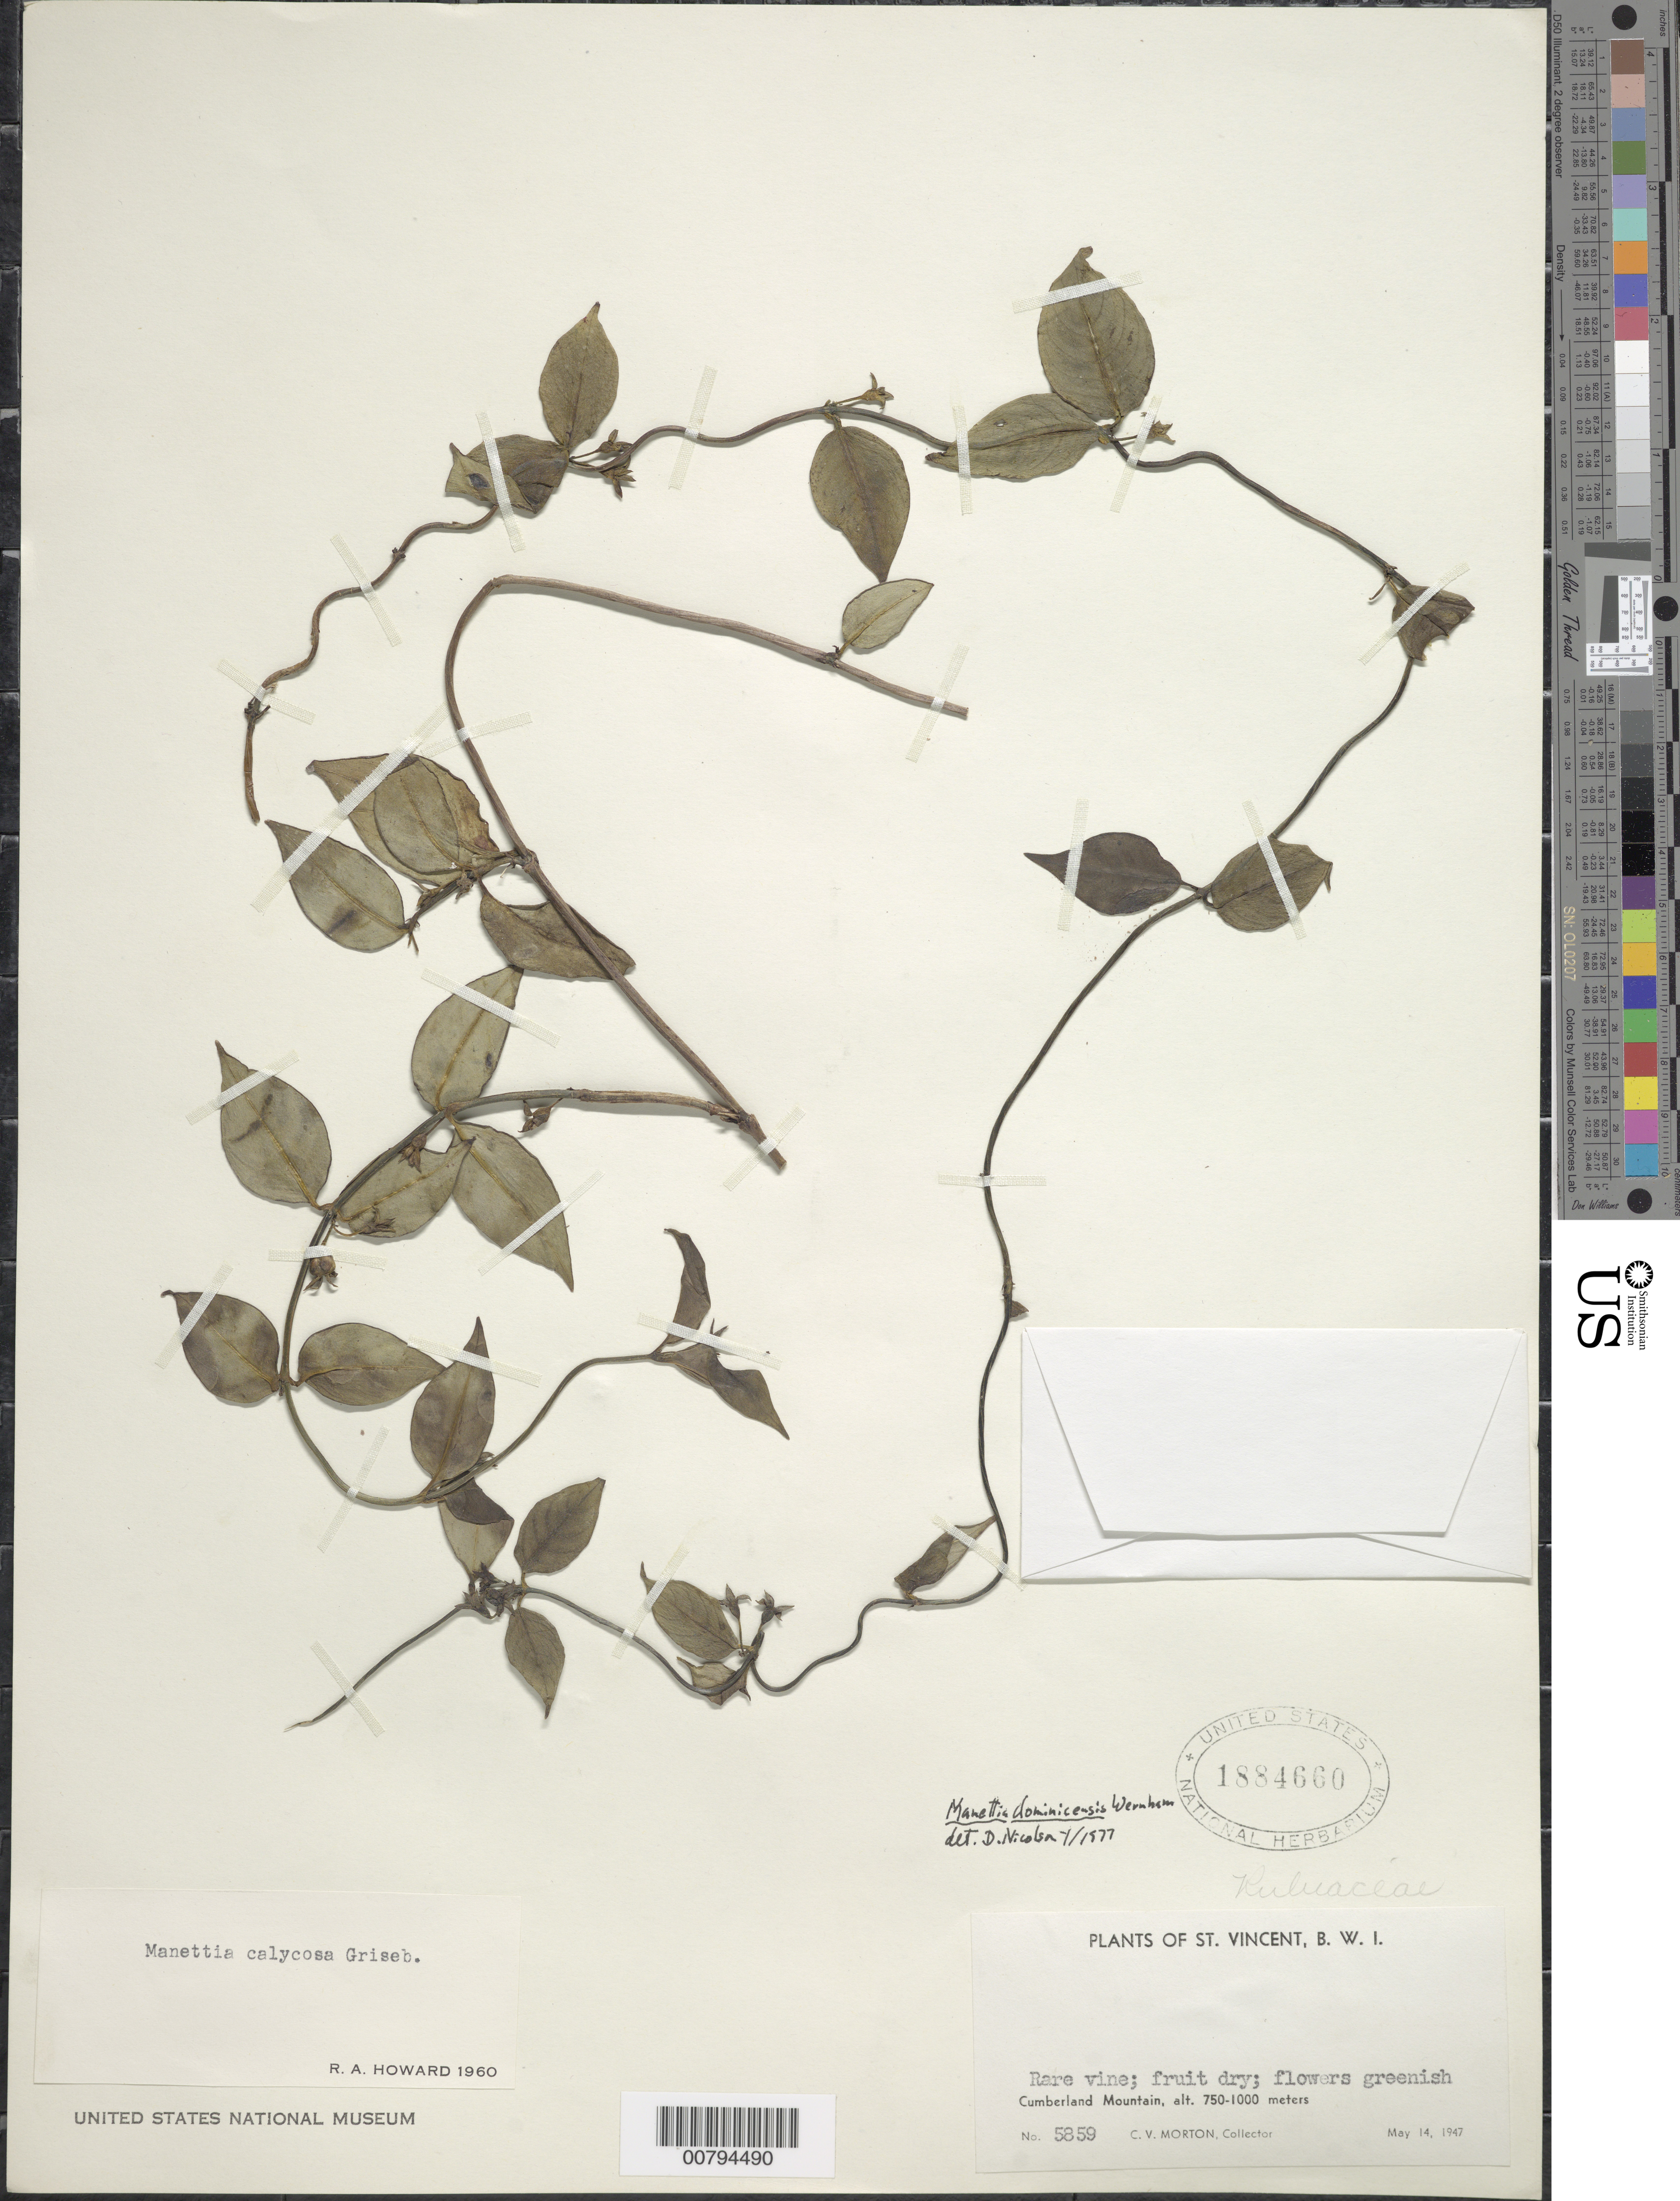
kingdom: Plantae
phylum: Tracheophyta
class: Magnoliopsida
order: Gentianales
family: Rubiaceae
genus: Manettia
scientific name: Manettia dominicensis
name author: Wernham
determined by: Nicolson, Dan H.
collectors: C. V. Morton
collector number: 5859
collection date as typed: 14 May 1947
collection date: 1947-05-14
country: St. Vincent - Grenadines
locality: Cumberland Mountain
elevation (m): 750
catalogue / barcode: US 1884660